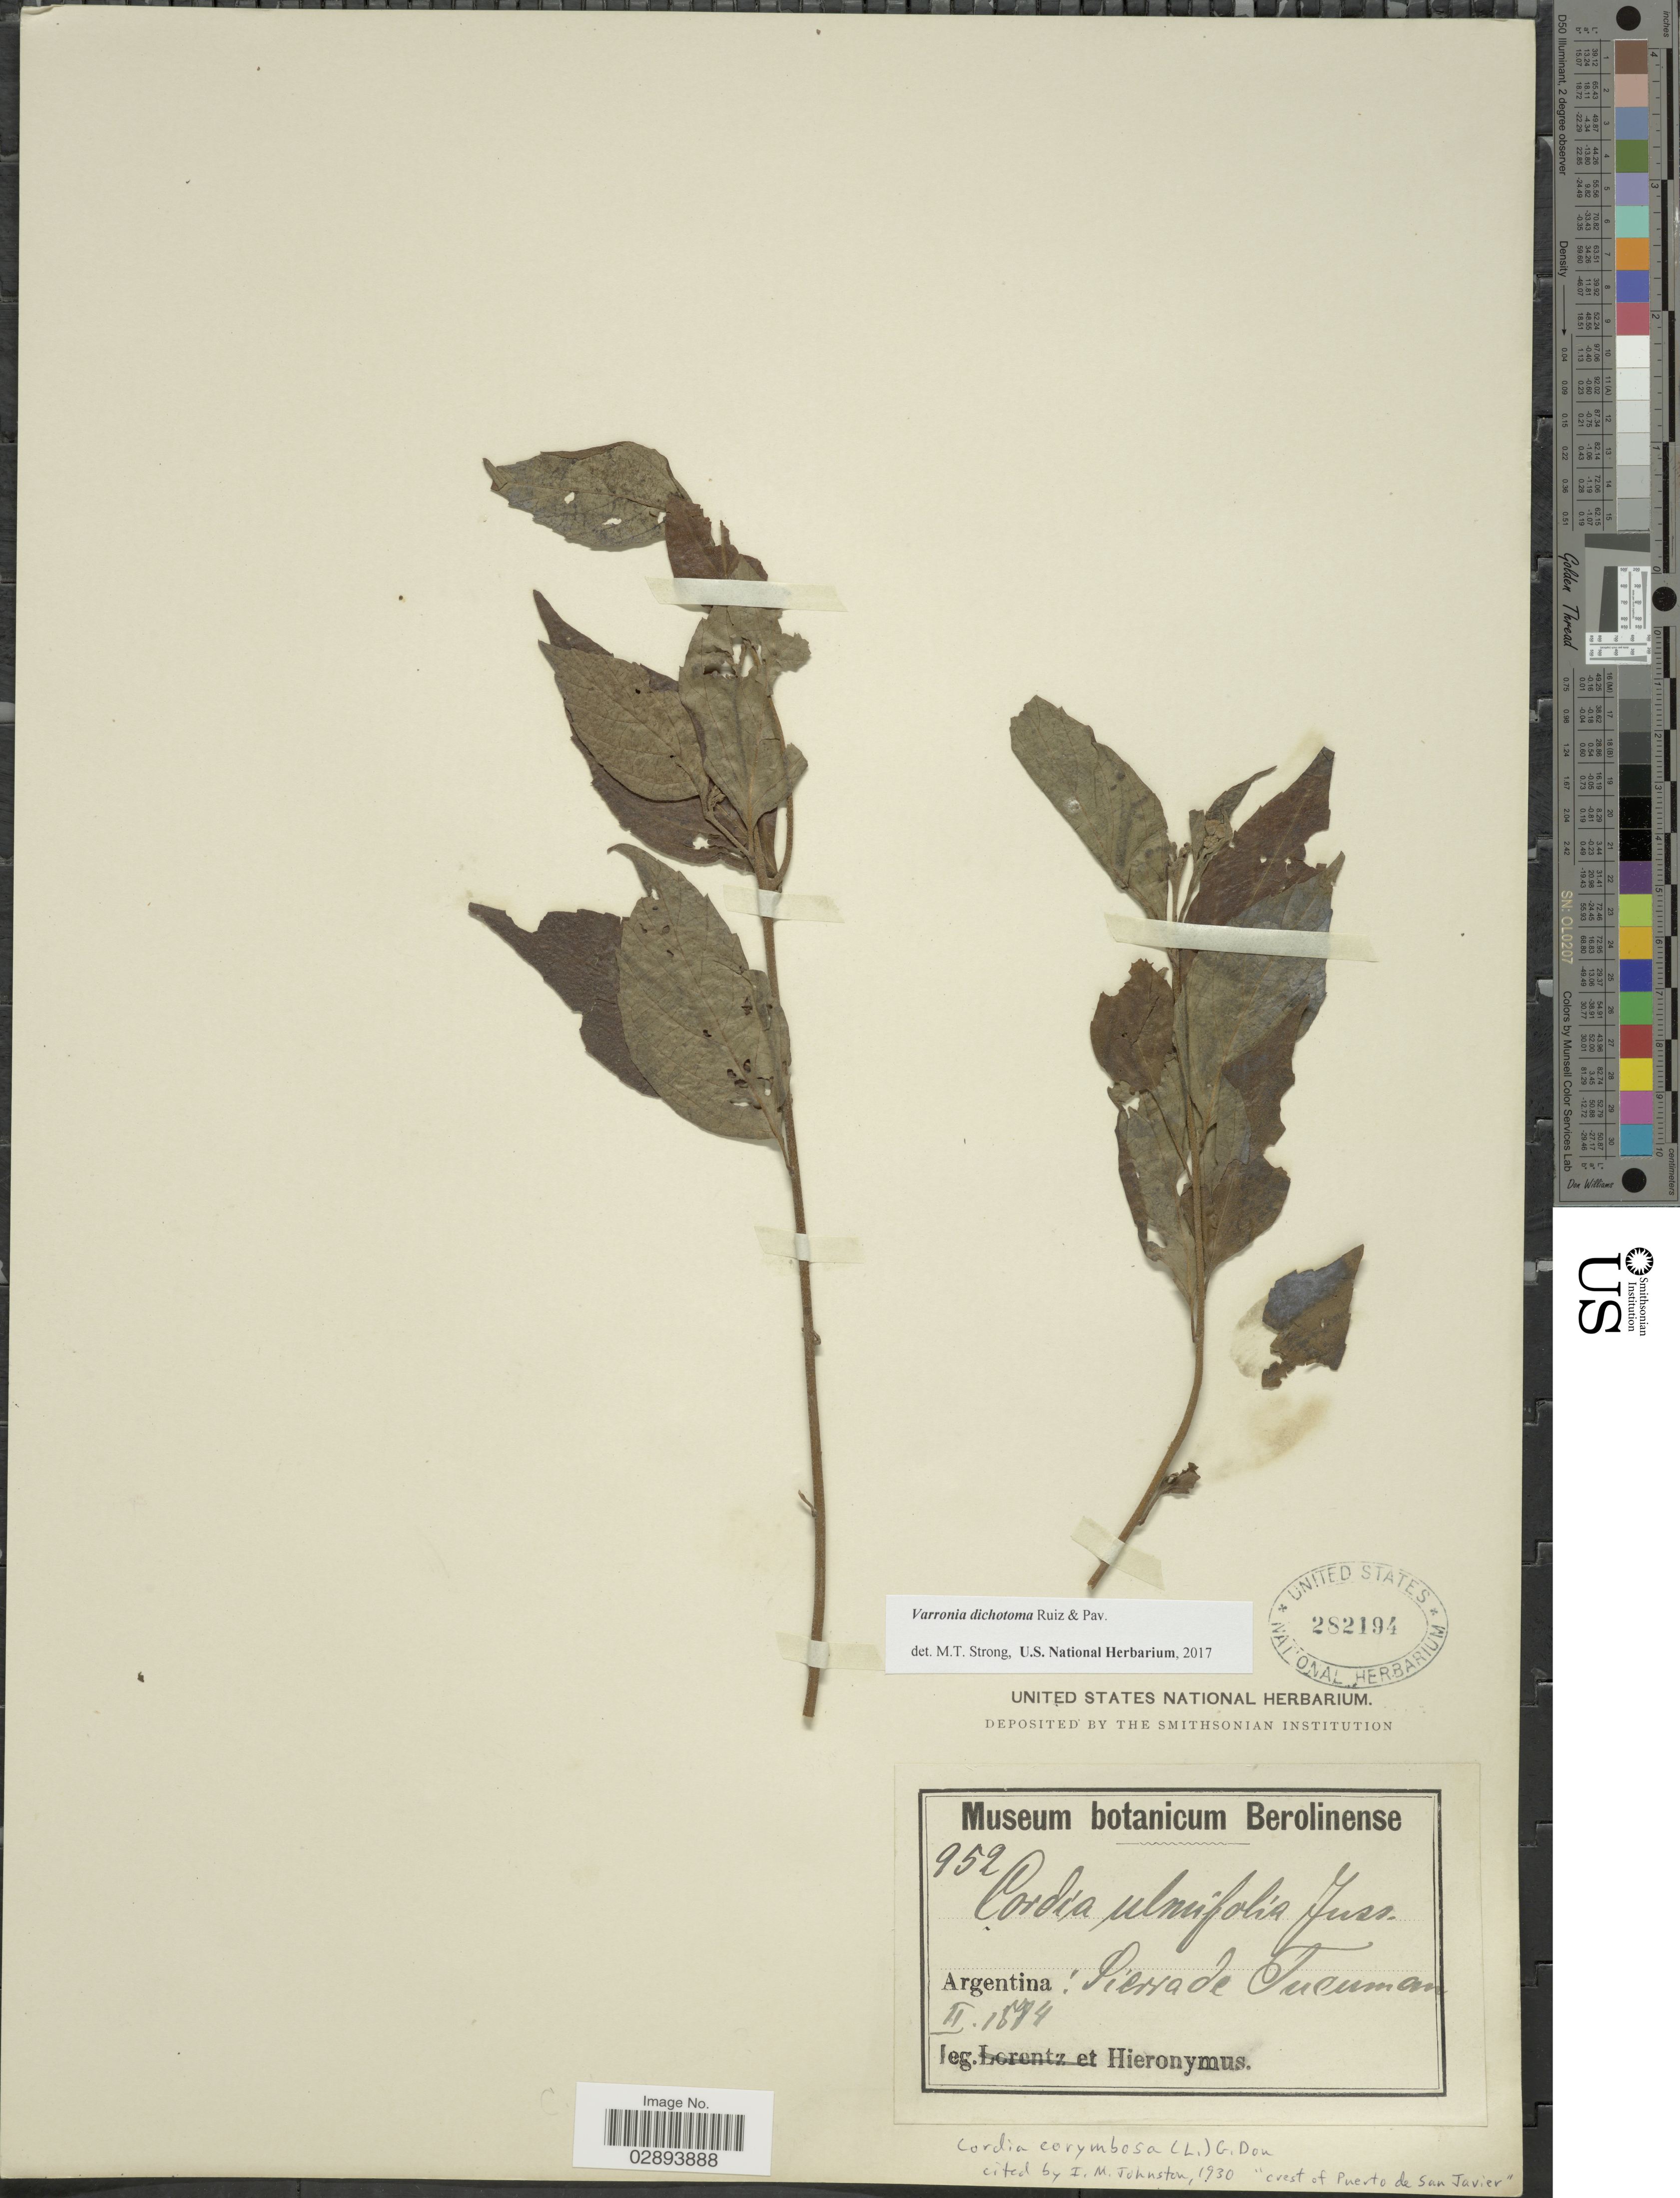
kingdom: Plantae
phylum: Tracheophyta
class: Magnoliopsida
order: Boraginales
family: Cordiaceae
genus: Varronia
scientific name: Varronia dichotoma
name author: Ruiz & Pav.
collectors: G. H. Hieronymus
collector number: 952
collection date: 1874-02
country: Argentina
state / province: Tucuman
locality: Sierra de Tucuman.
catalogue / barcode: US 282194